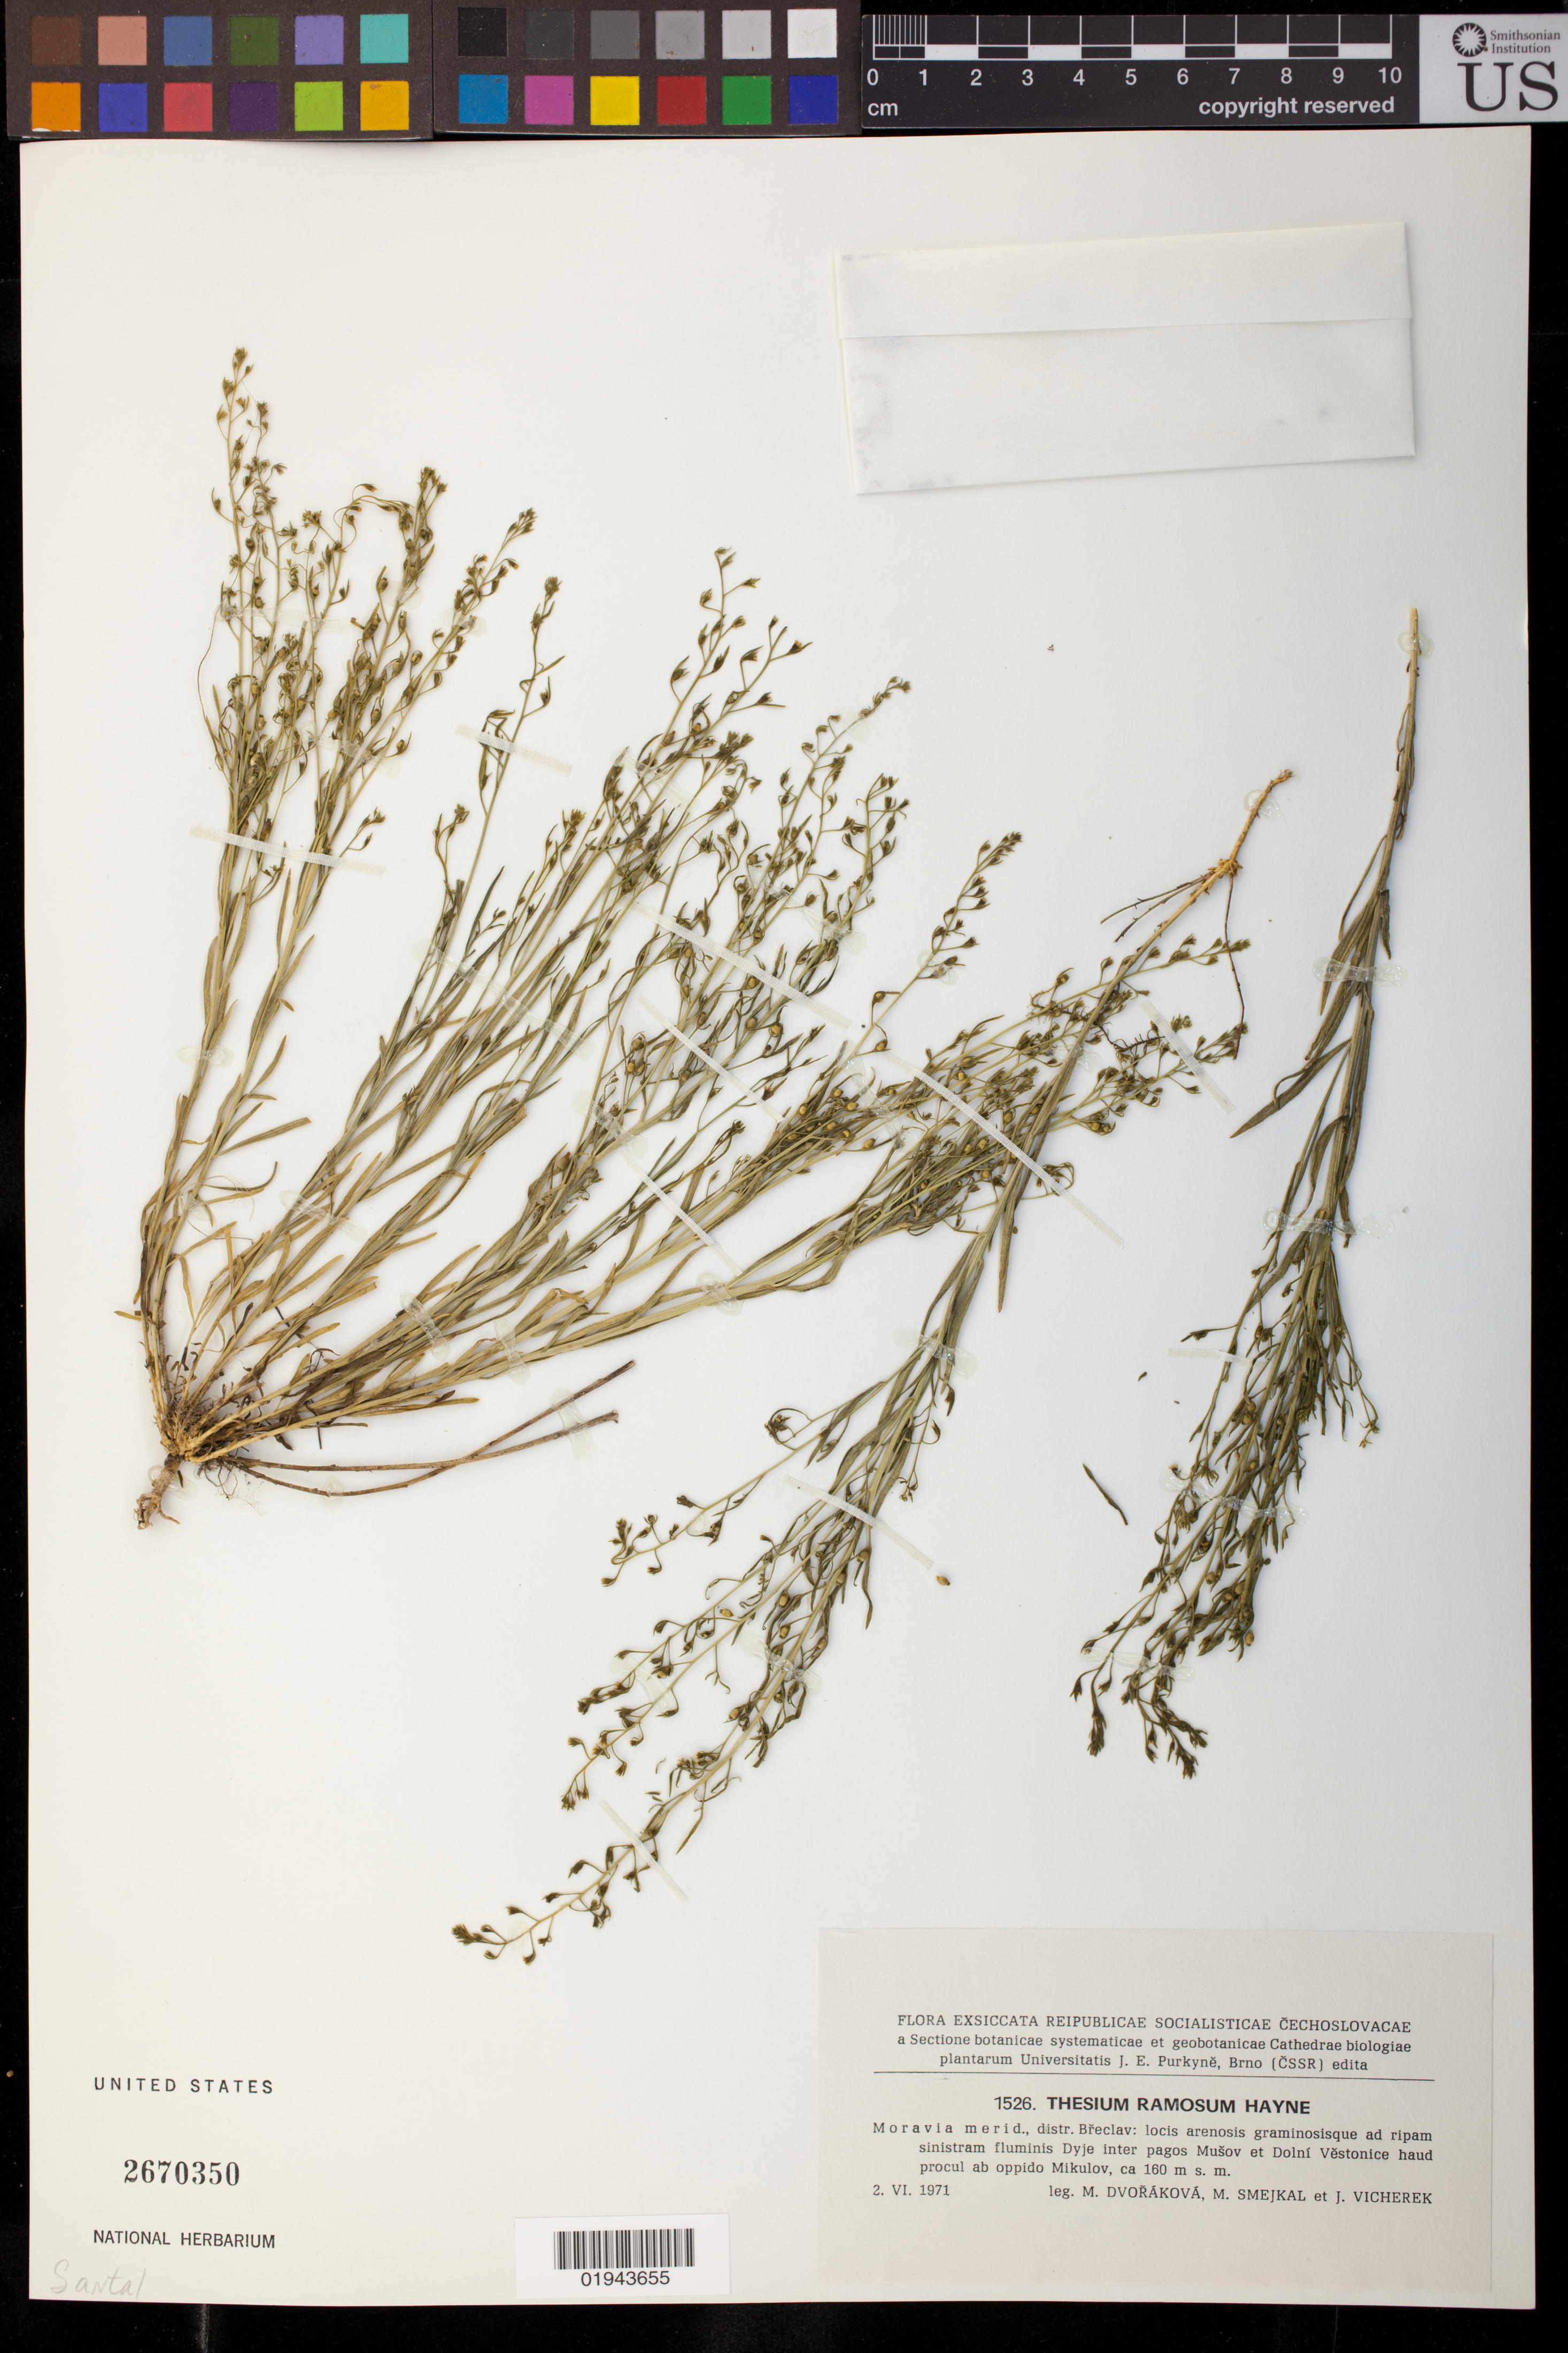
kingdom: Plantae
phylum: Tracheophyta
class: Magnoliopsida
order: Santalales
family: Thesiaceae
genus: Thesium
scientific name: Thesium ramosum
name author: Hayne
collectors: M. Dvorakova, Smejkal, M. & Vicherek, J.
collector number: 1526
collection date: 1971-06-02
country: Czechia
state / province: South Moravian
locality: distr. BÅ™eclav: locis arenosis graminosisque ad ripam sinistram fluminis Dyje inter pagos MuÅ¡ov et DolnÃ­ VÄ›stonice haud procul ab oppido Mikulov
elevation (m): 160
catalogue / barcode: US 2670350